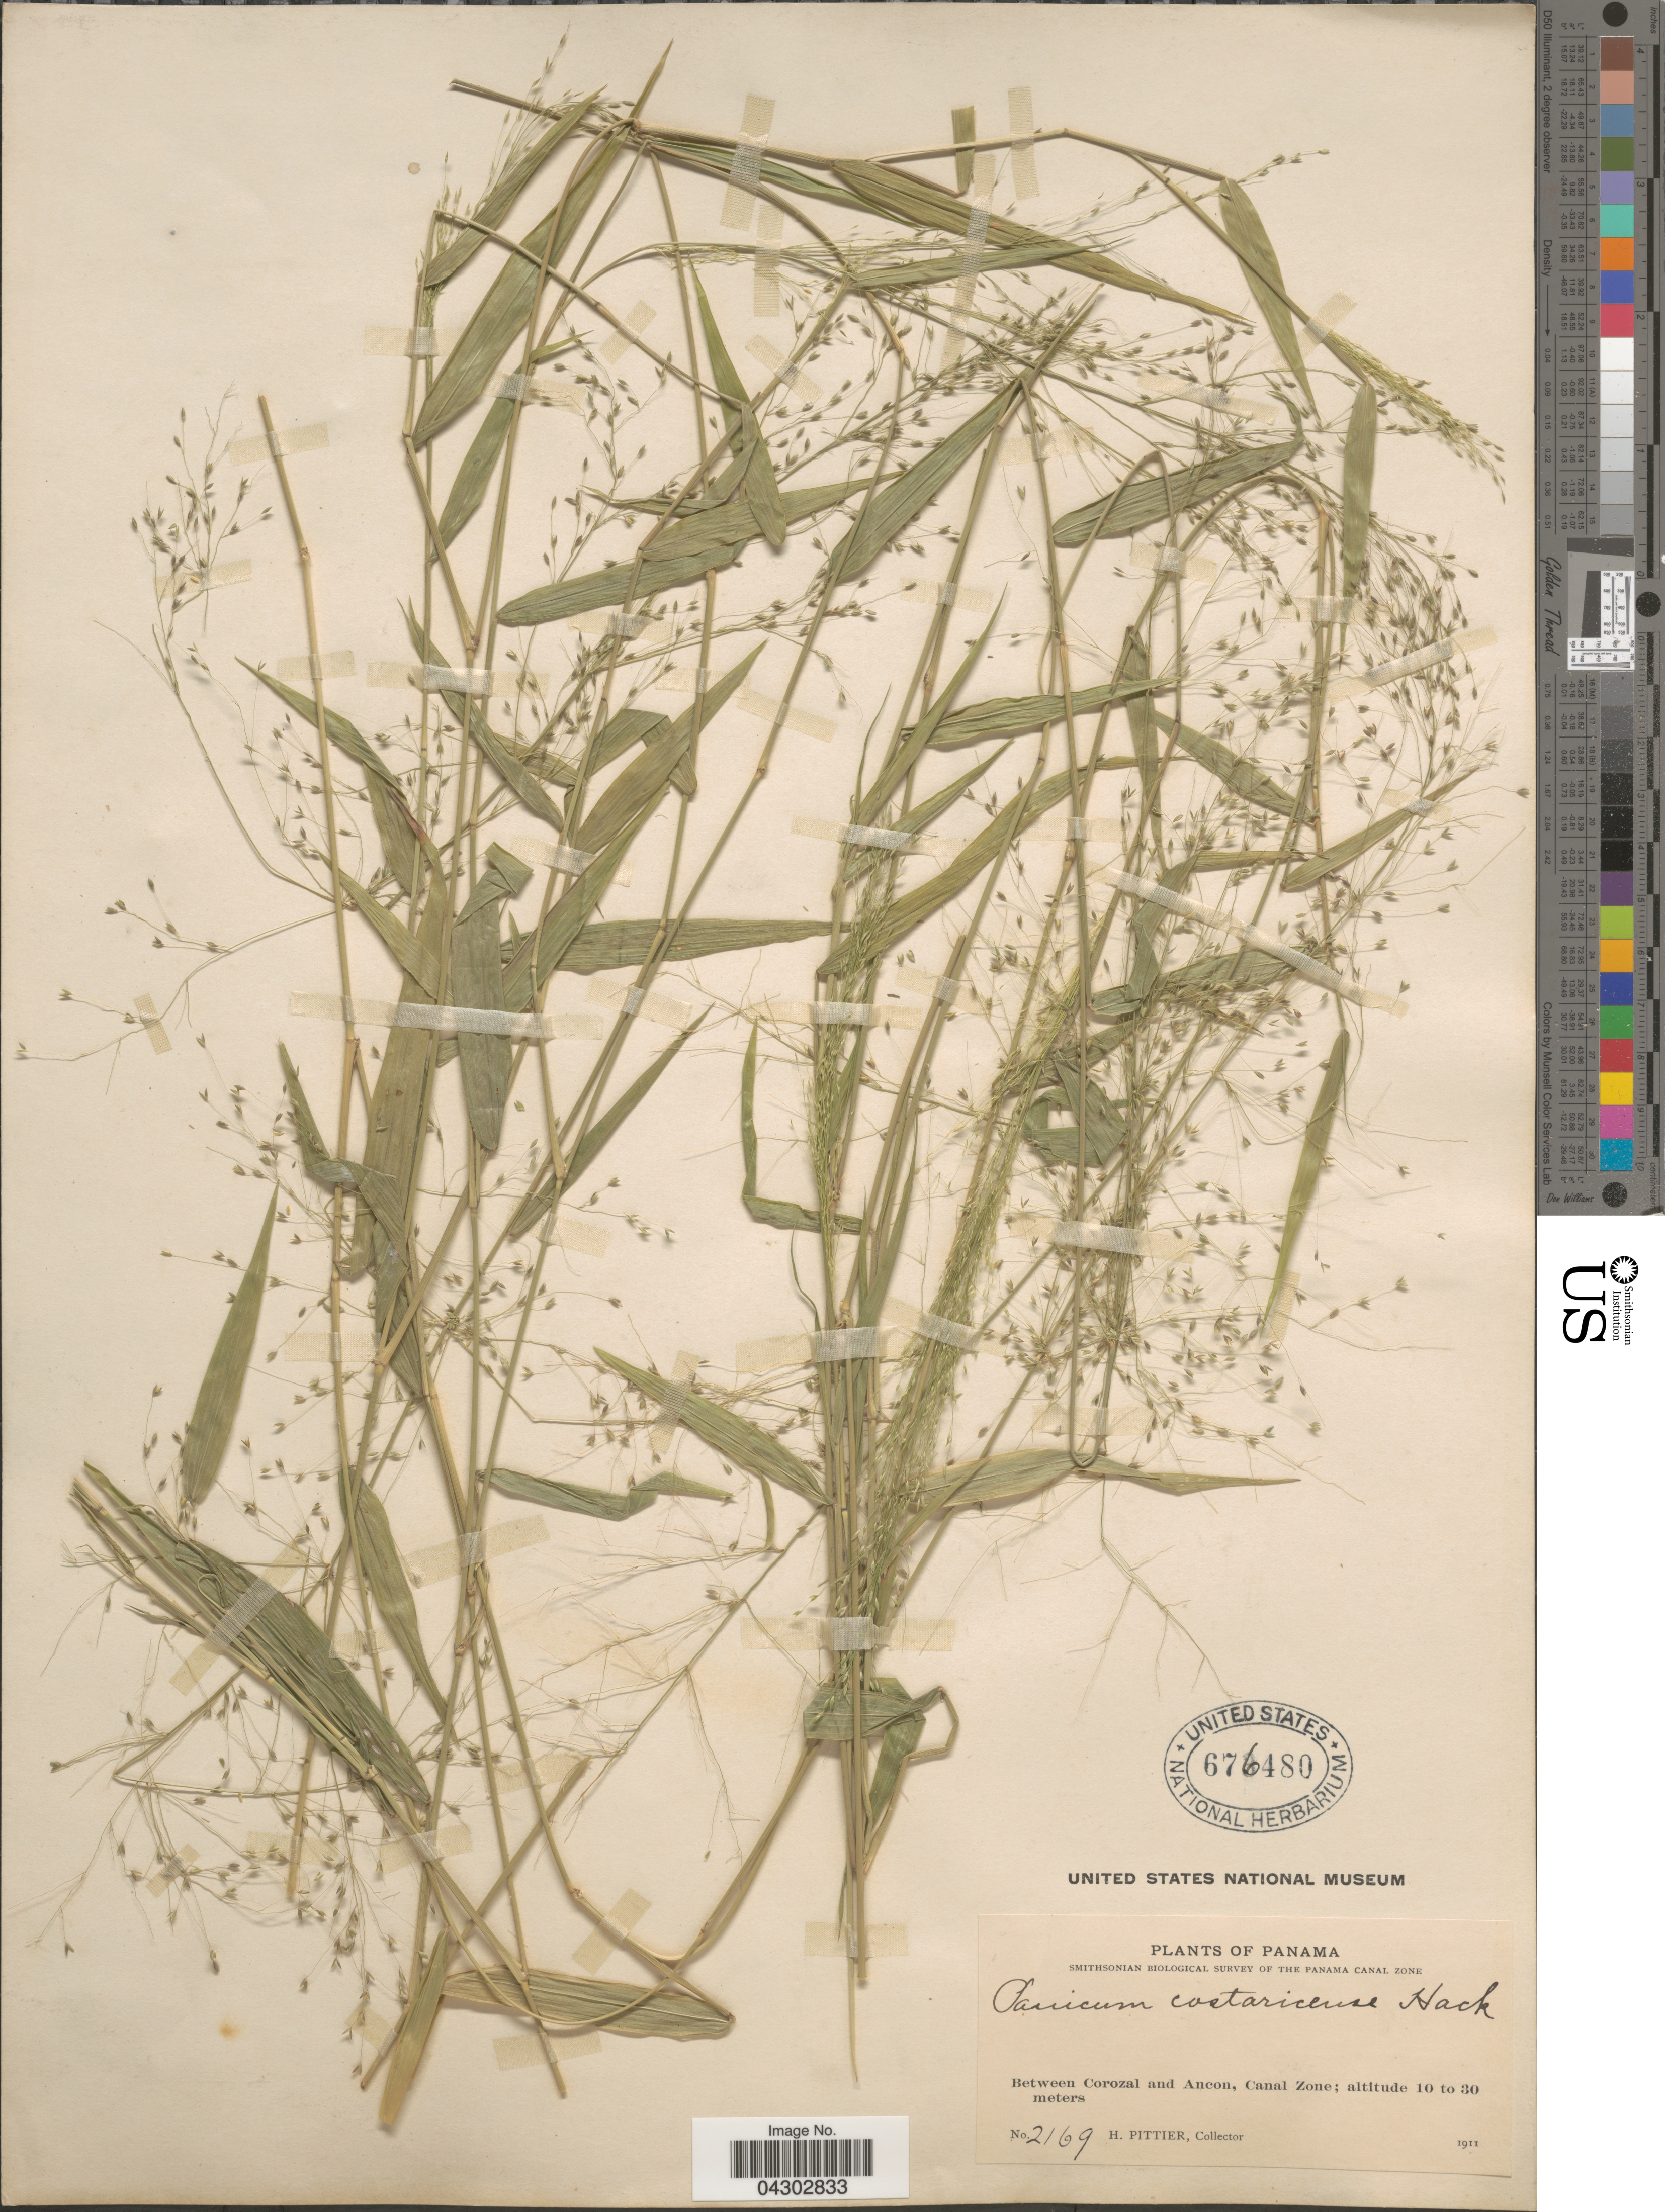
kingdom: Plantae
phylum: Tracheophyta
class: Liliopsida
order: Poales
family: Poaceae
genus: Panicum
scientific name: Panicum haenkeanum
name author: J. Presl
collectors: H. F. Pittier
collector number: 2169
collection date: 1911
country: Panama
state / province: Colón / Panamá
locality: Smithsonian Biological Survey of the Panama Canal Zone. Between Corozal and Ancon, Canal Zone.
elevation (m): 10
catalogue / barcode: US 676480